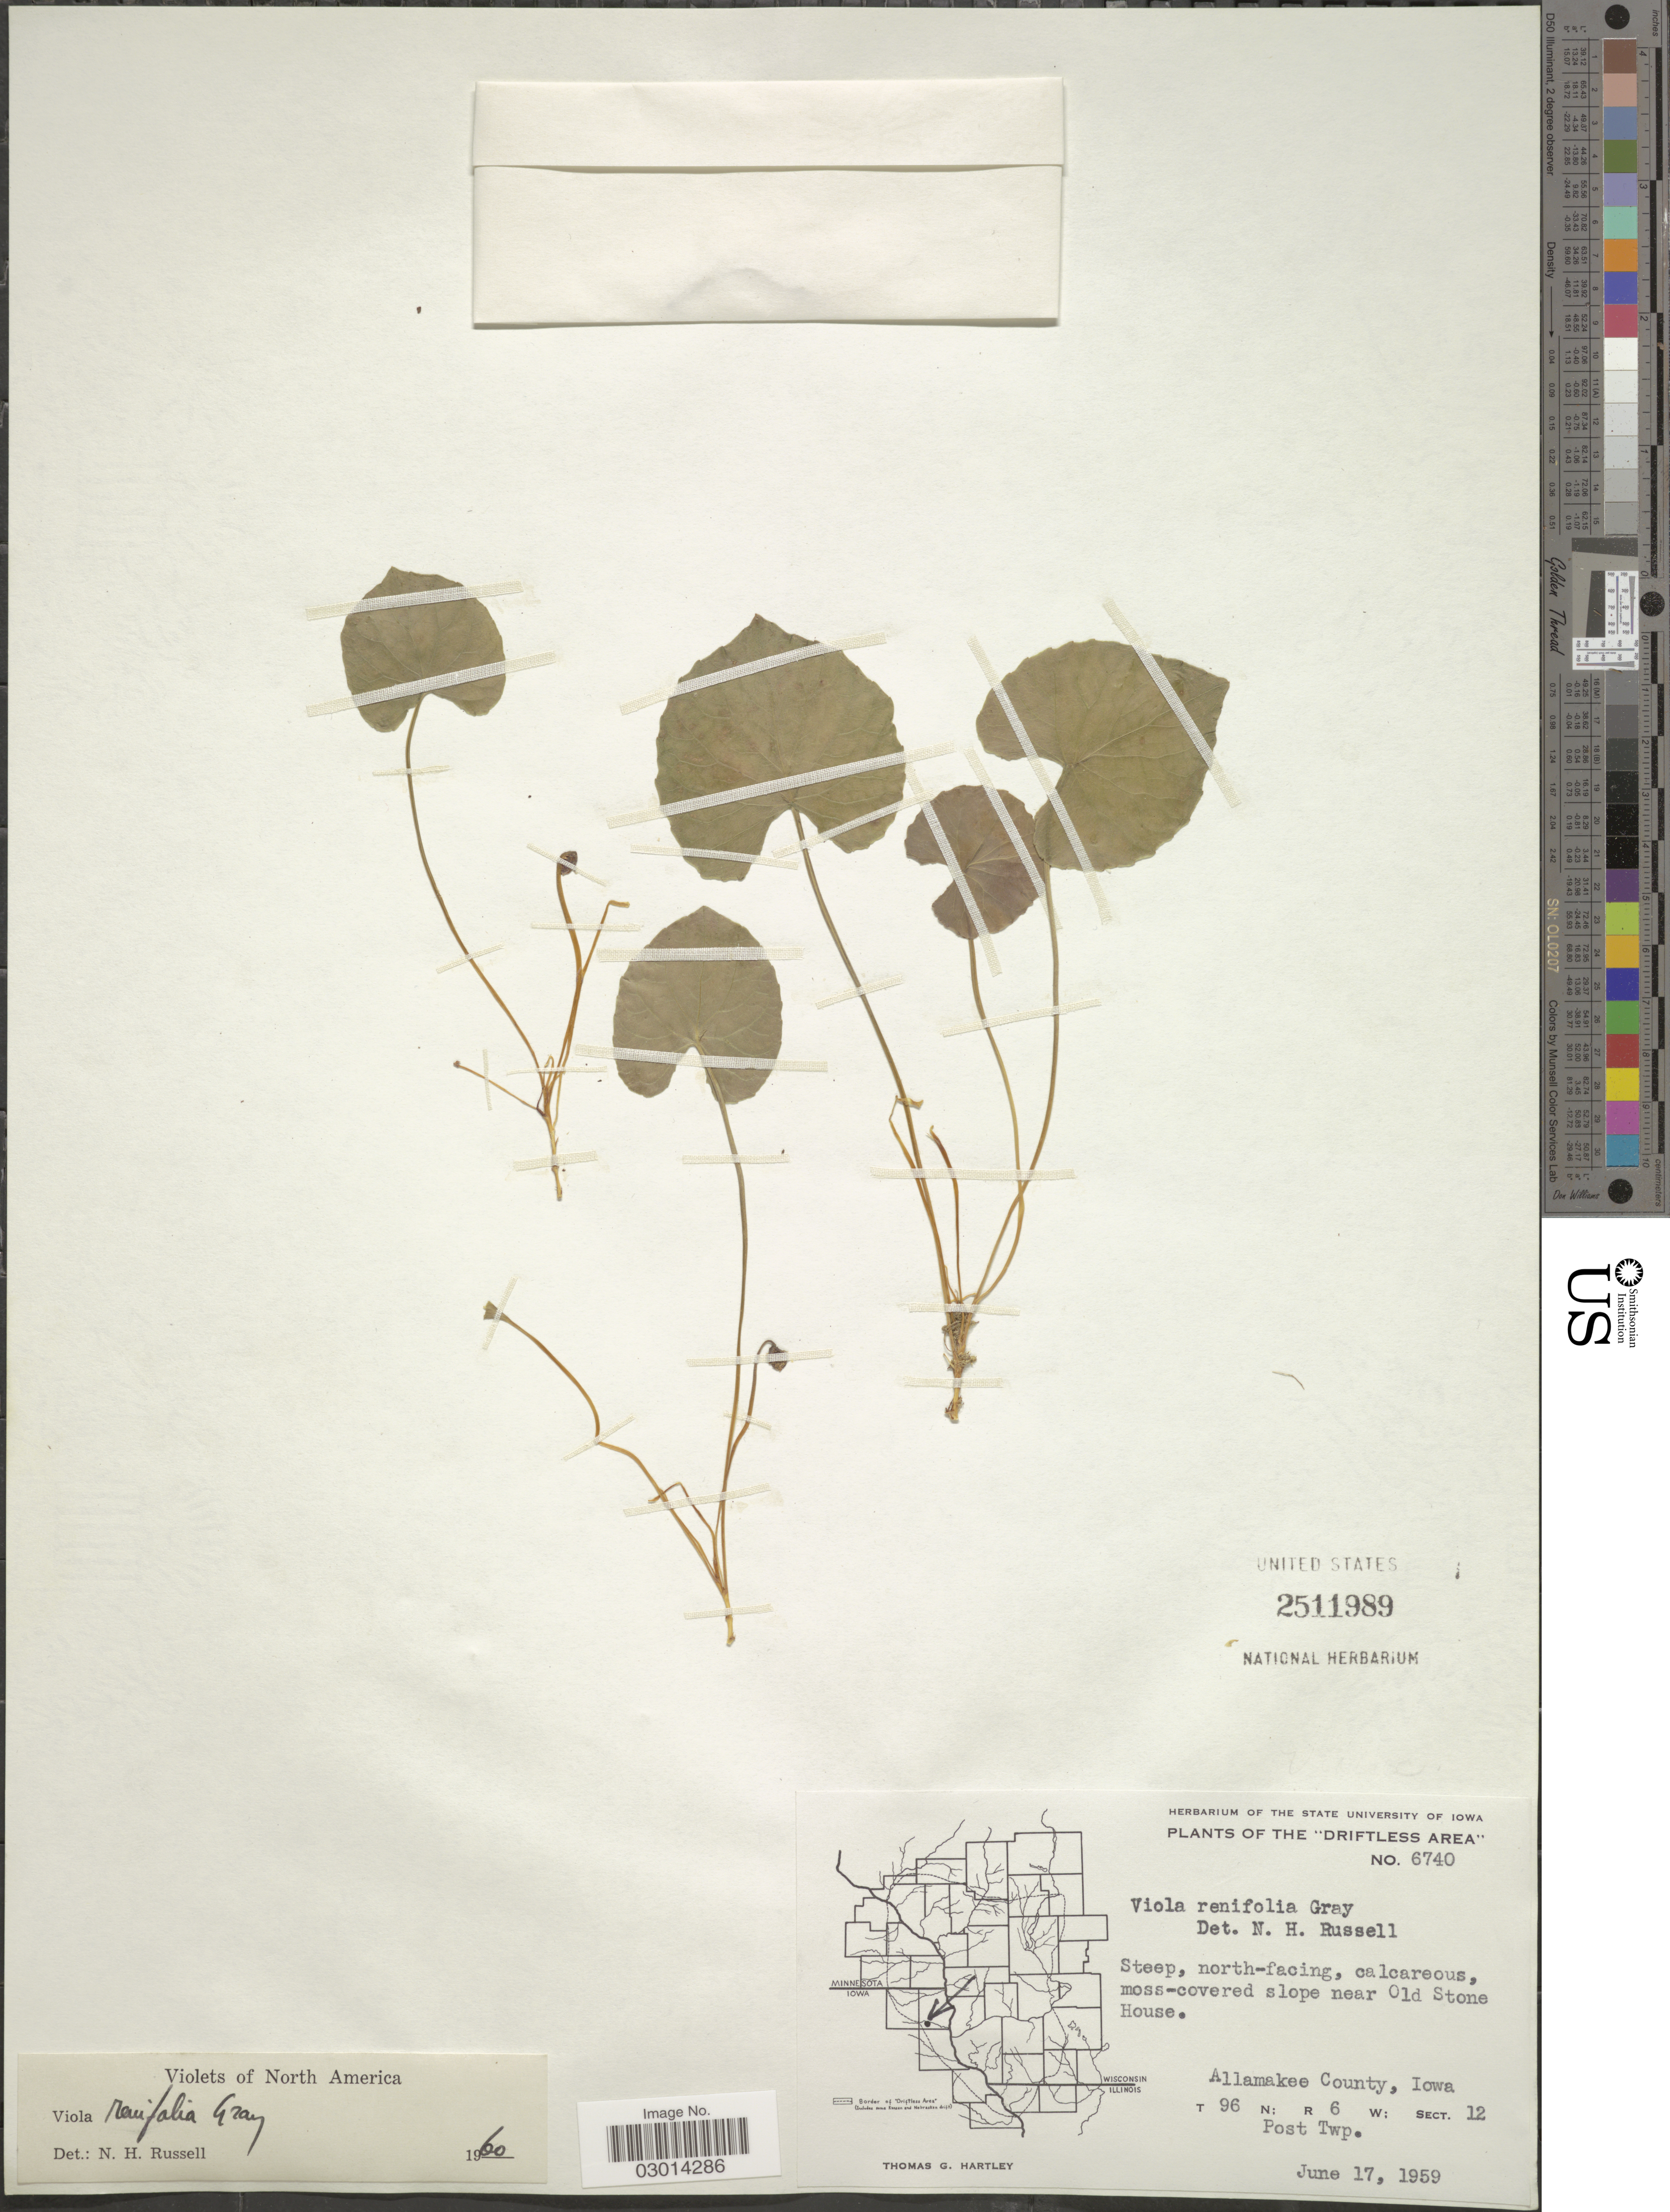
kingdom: Plantae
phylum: Tracheophyta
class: Magnoliopsida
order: Malpighiales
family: Violaceae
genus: Viola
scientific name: Viola renifolia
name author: A. Gray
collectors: T. G. Hartley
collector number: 6740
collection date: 1959-06-17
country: United States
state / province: Iowa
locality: The "Driftless Area". Near Old Stone House. Allamakee County. T96N; R6W; Sect. 12. Post Twp.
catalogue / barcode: US 2511989